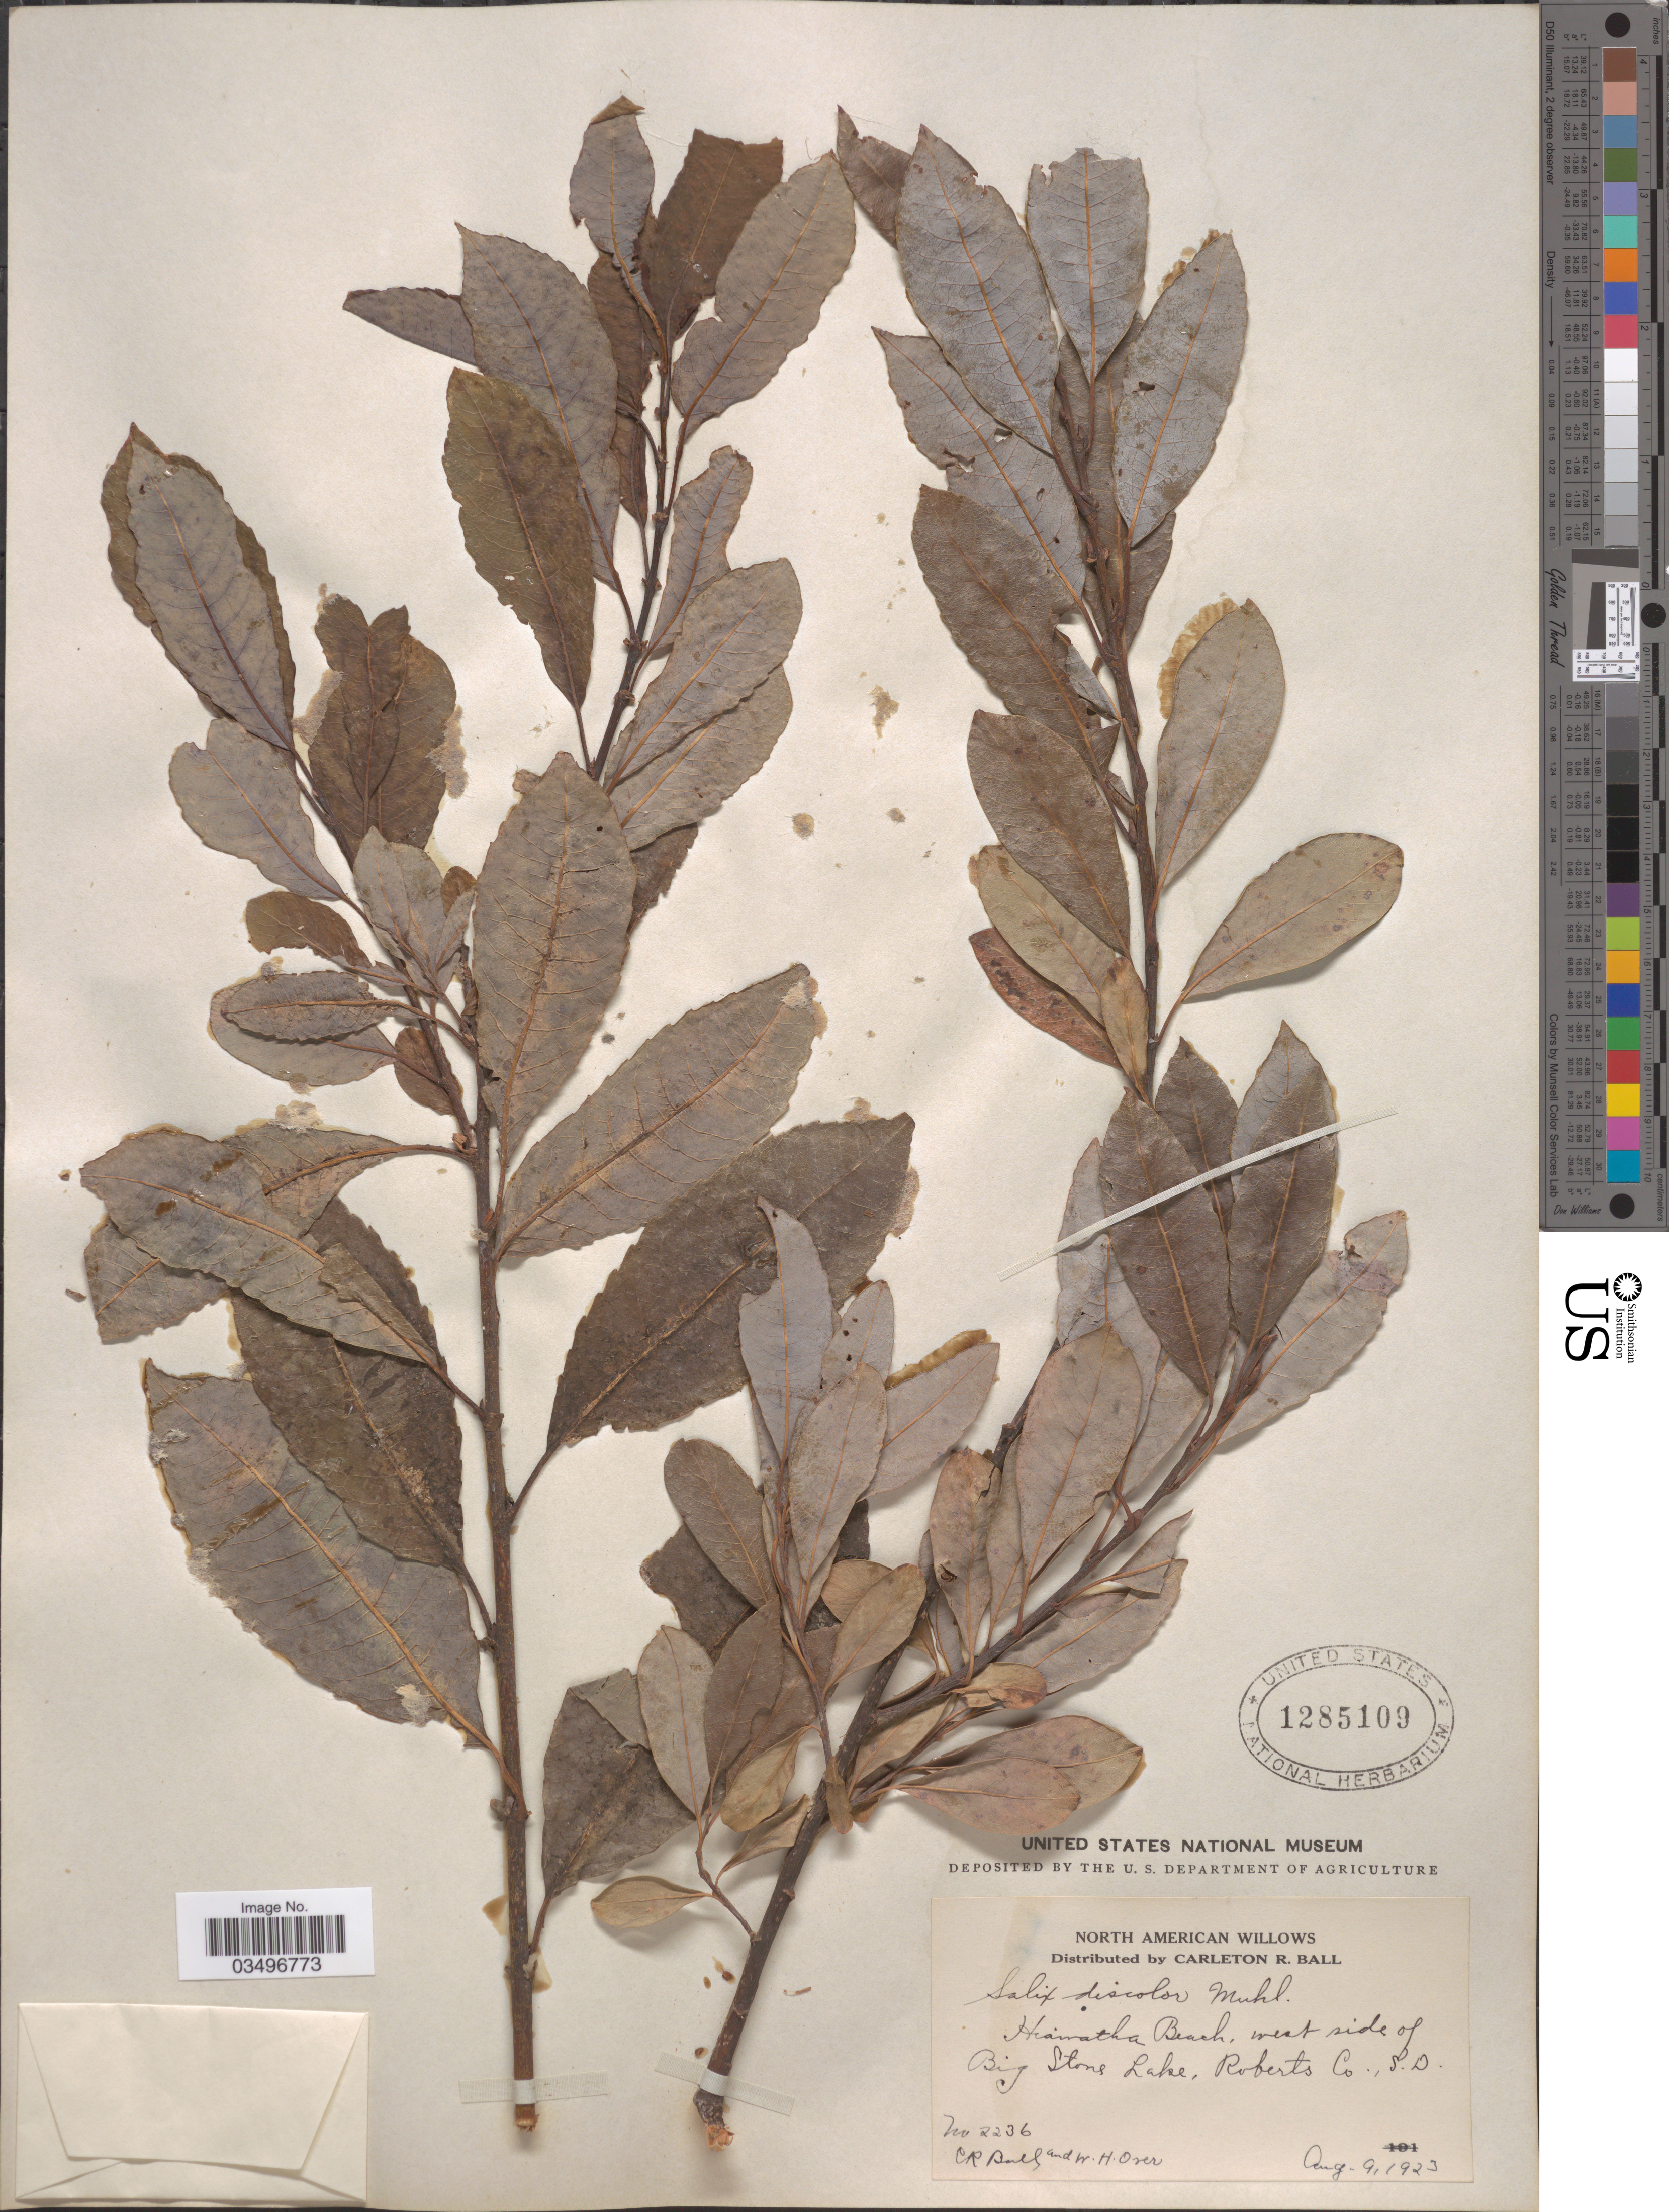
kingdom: Plantae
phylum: Tracheophyta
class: Magnoliopsida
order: Malpighiales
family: Salicaceae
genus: Salix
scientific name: Salix discolor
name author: Muhl.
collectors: C. R. Ball & W. Over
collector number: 2236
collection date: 1923-08-09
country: United States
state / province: South Dakota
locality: Hiawatha Beach, west side of Big Stone Lake, Roberts Co.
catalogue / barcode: US 1285109